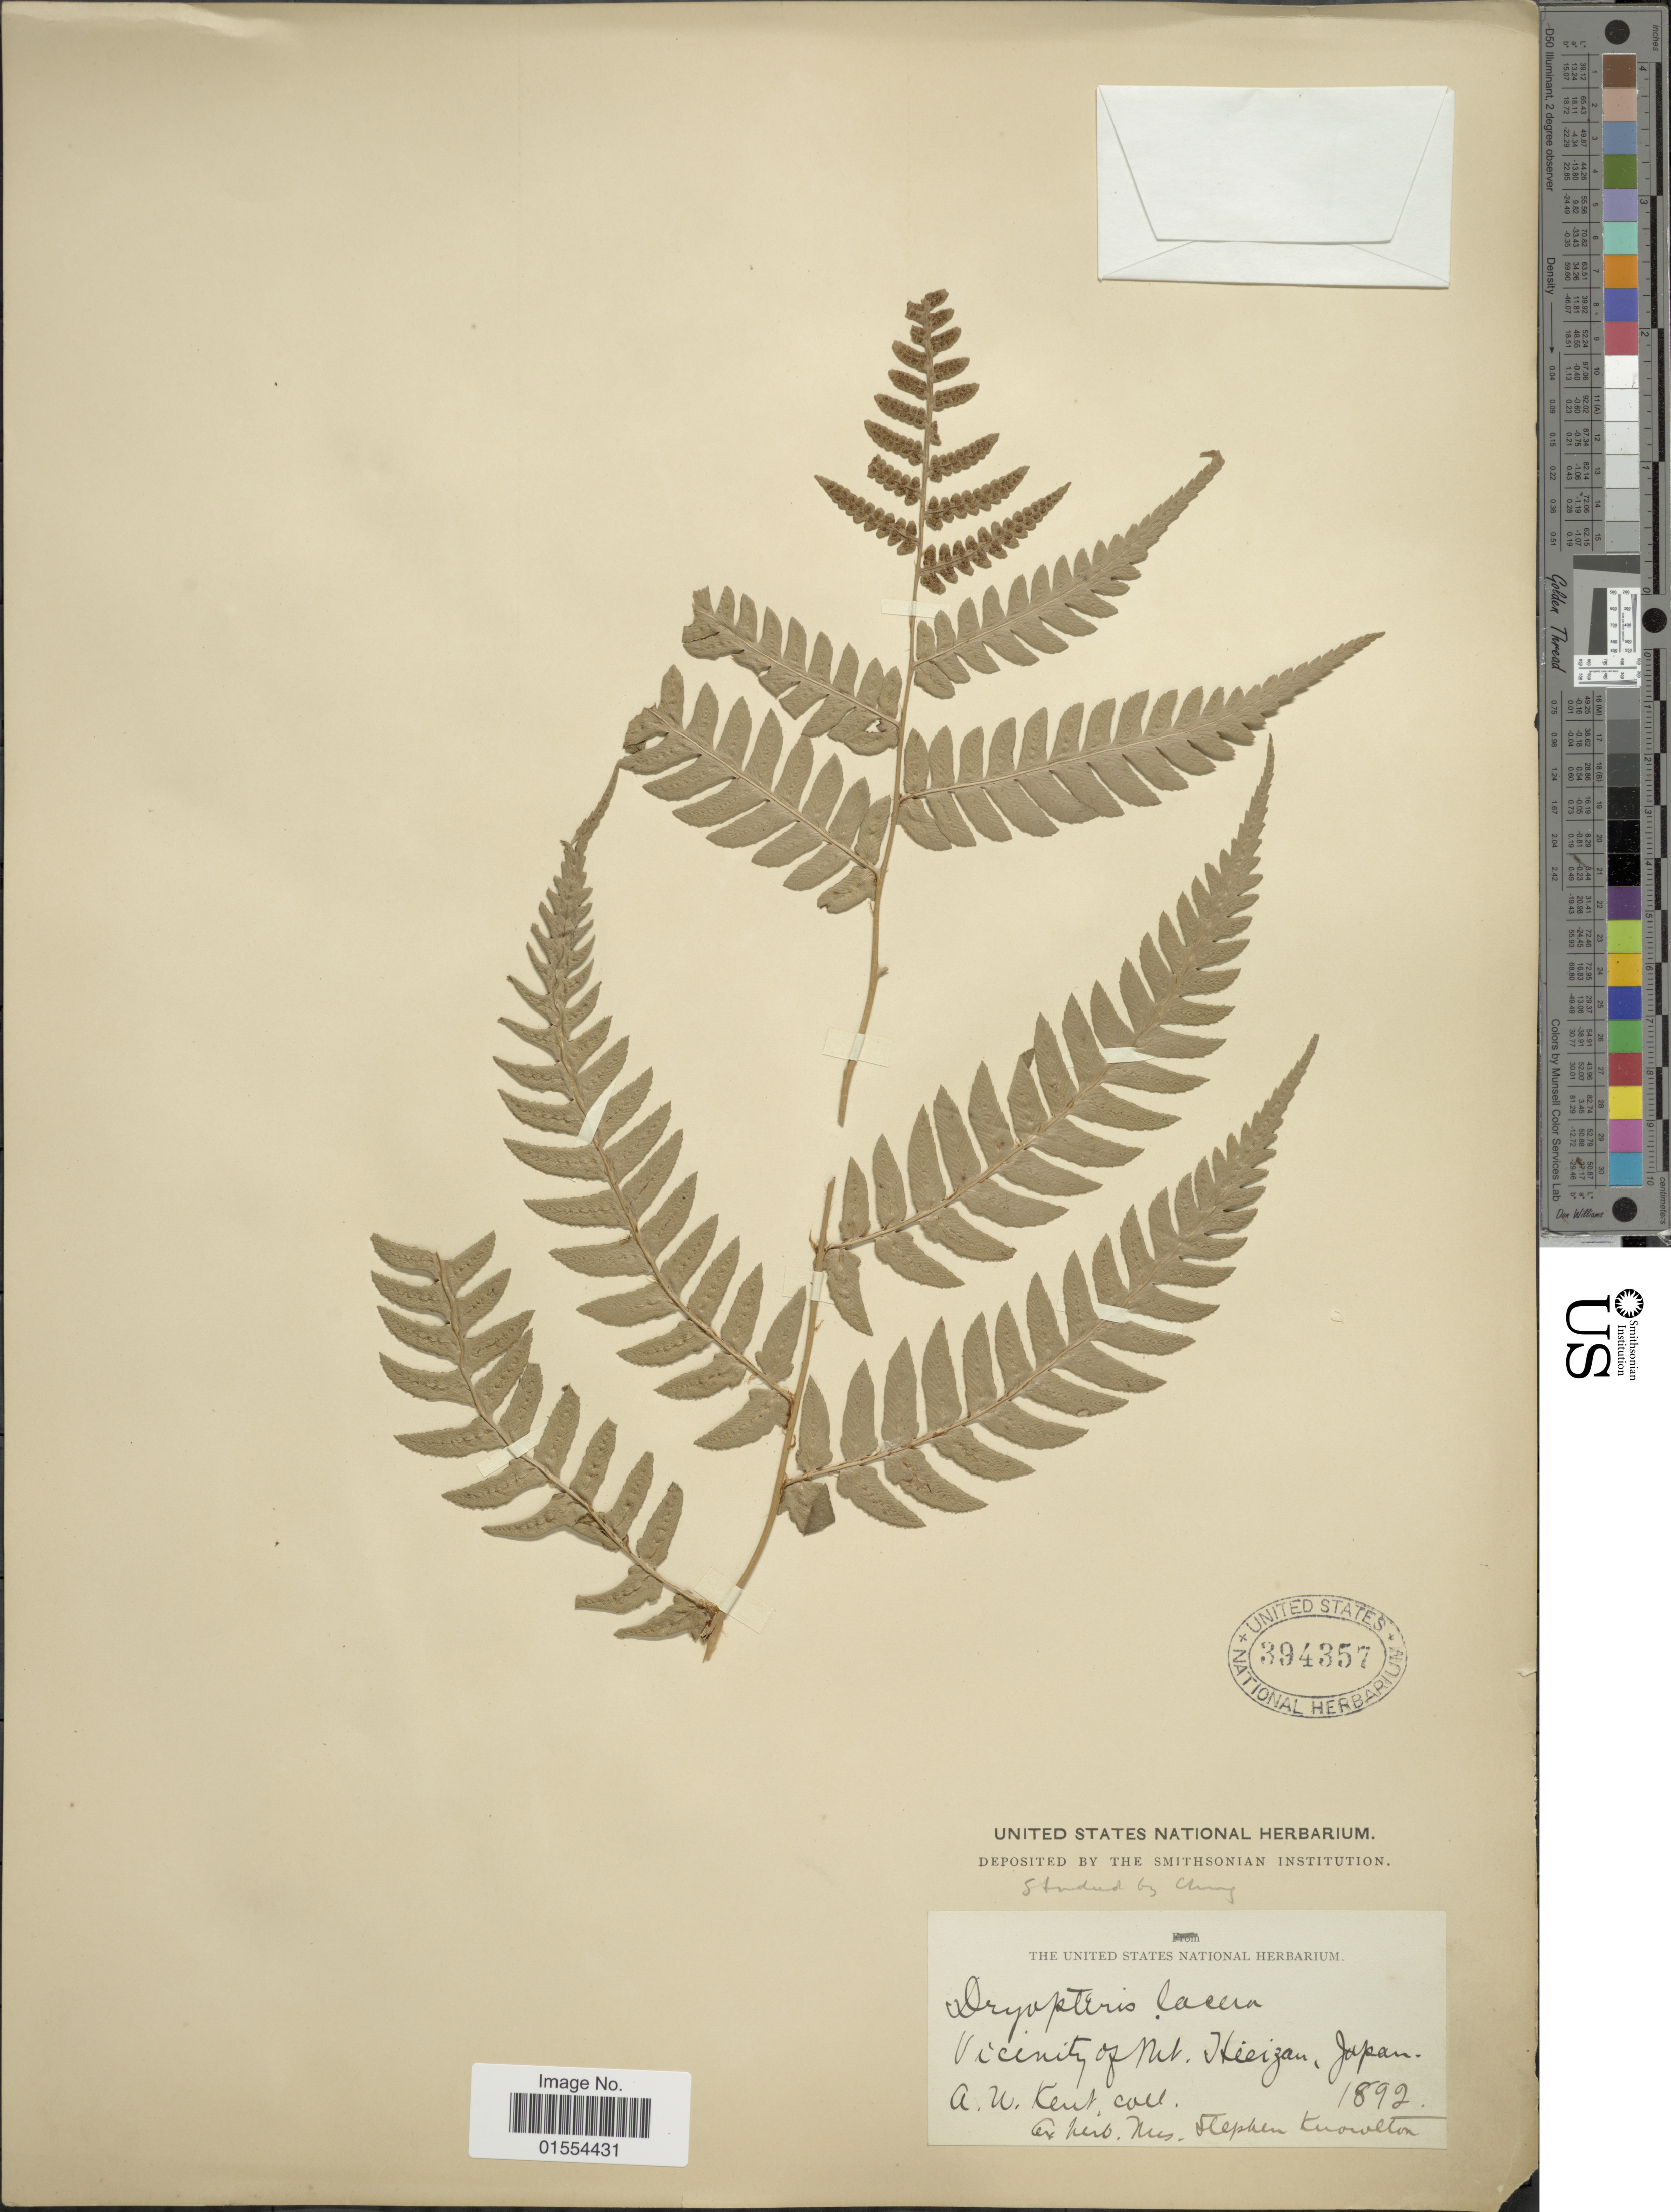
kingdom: Plantae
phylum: Tracheophyta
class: Polypodiopsida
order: Polypodiales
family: Dryopteridaceae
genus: Dryopteris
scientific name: Dryopteris lacera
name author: (Thunb.) Kuntze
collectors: A. Kent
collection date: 1892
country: Japan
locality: Vicinity of Mt. Heeizan, Japan.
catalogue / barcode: US 394357